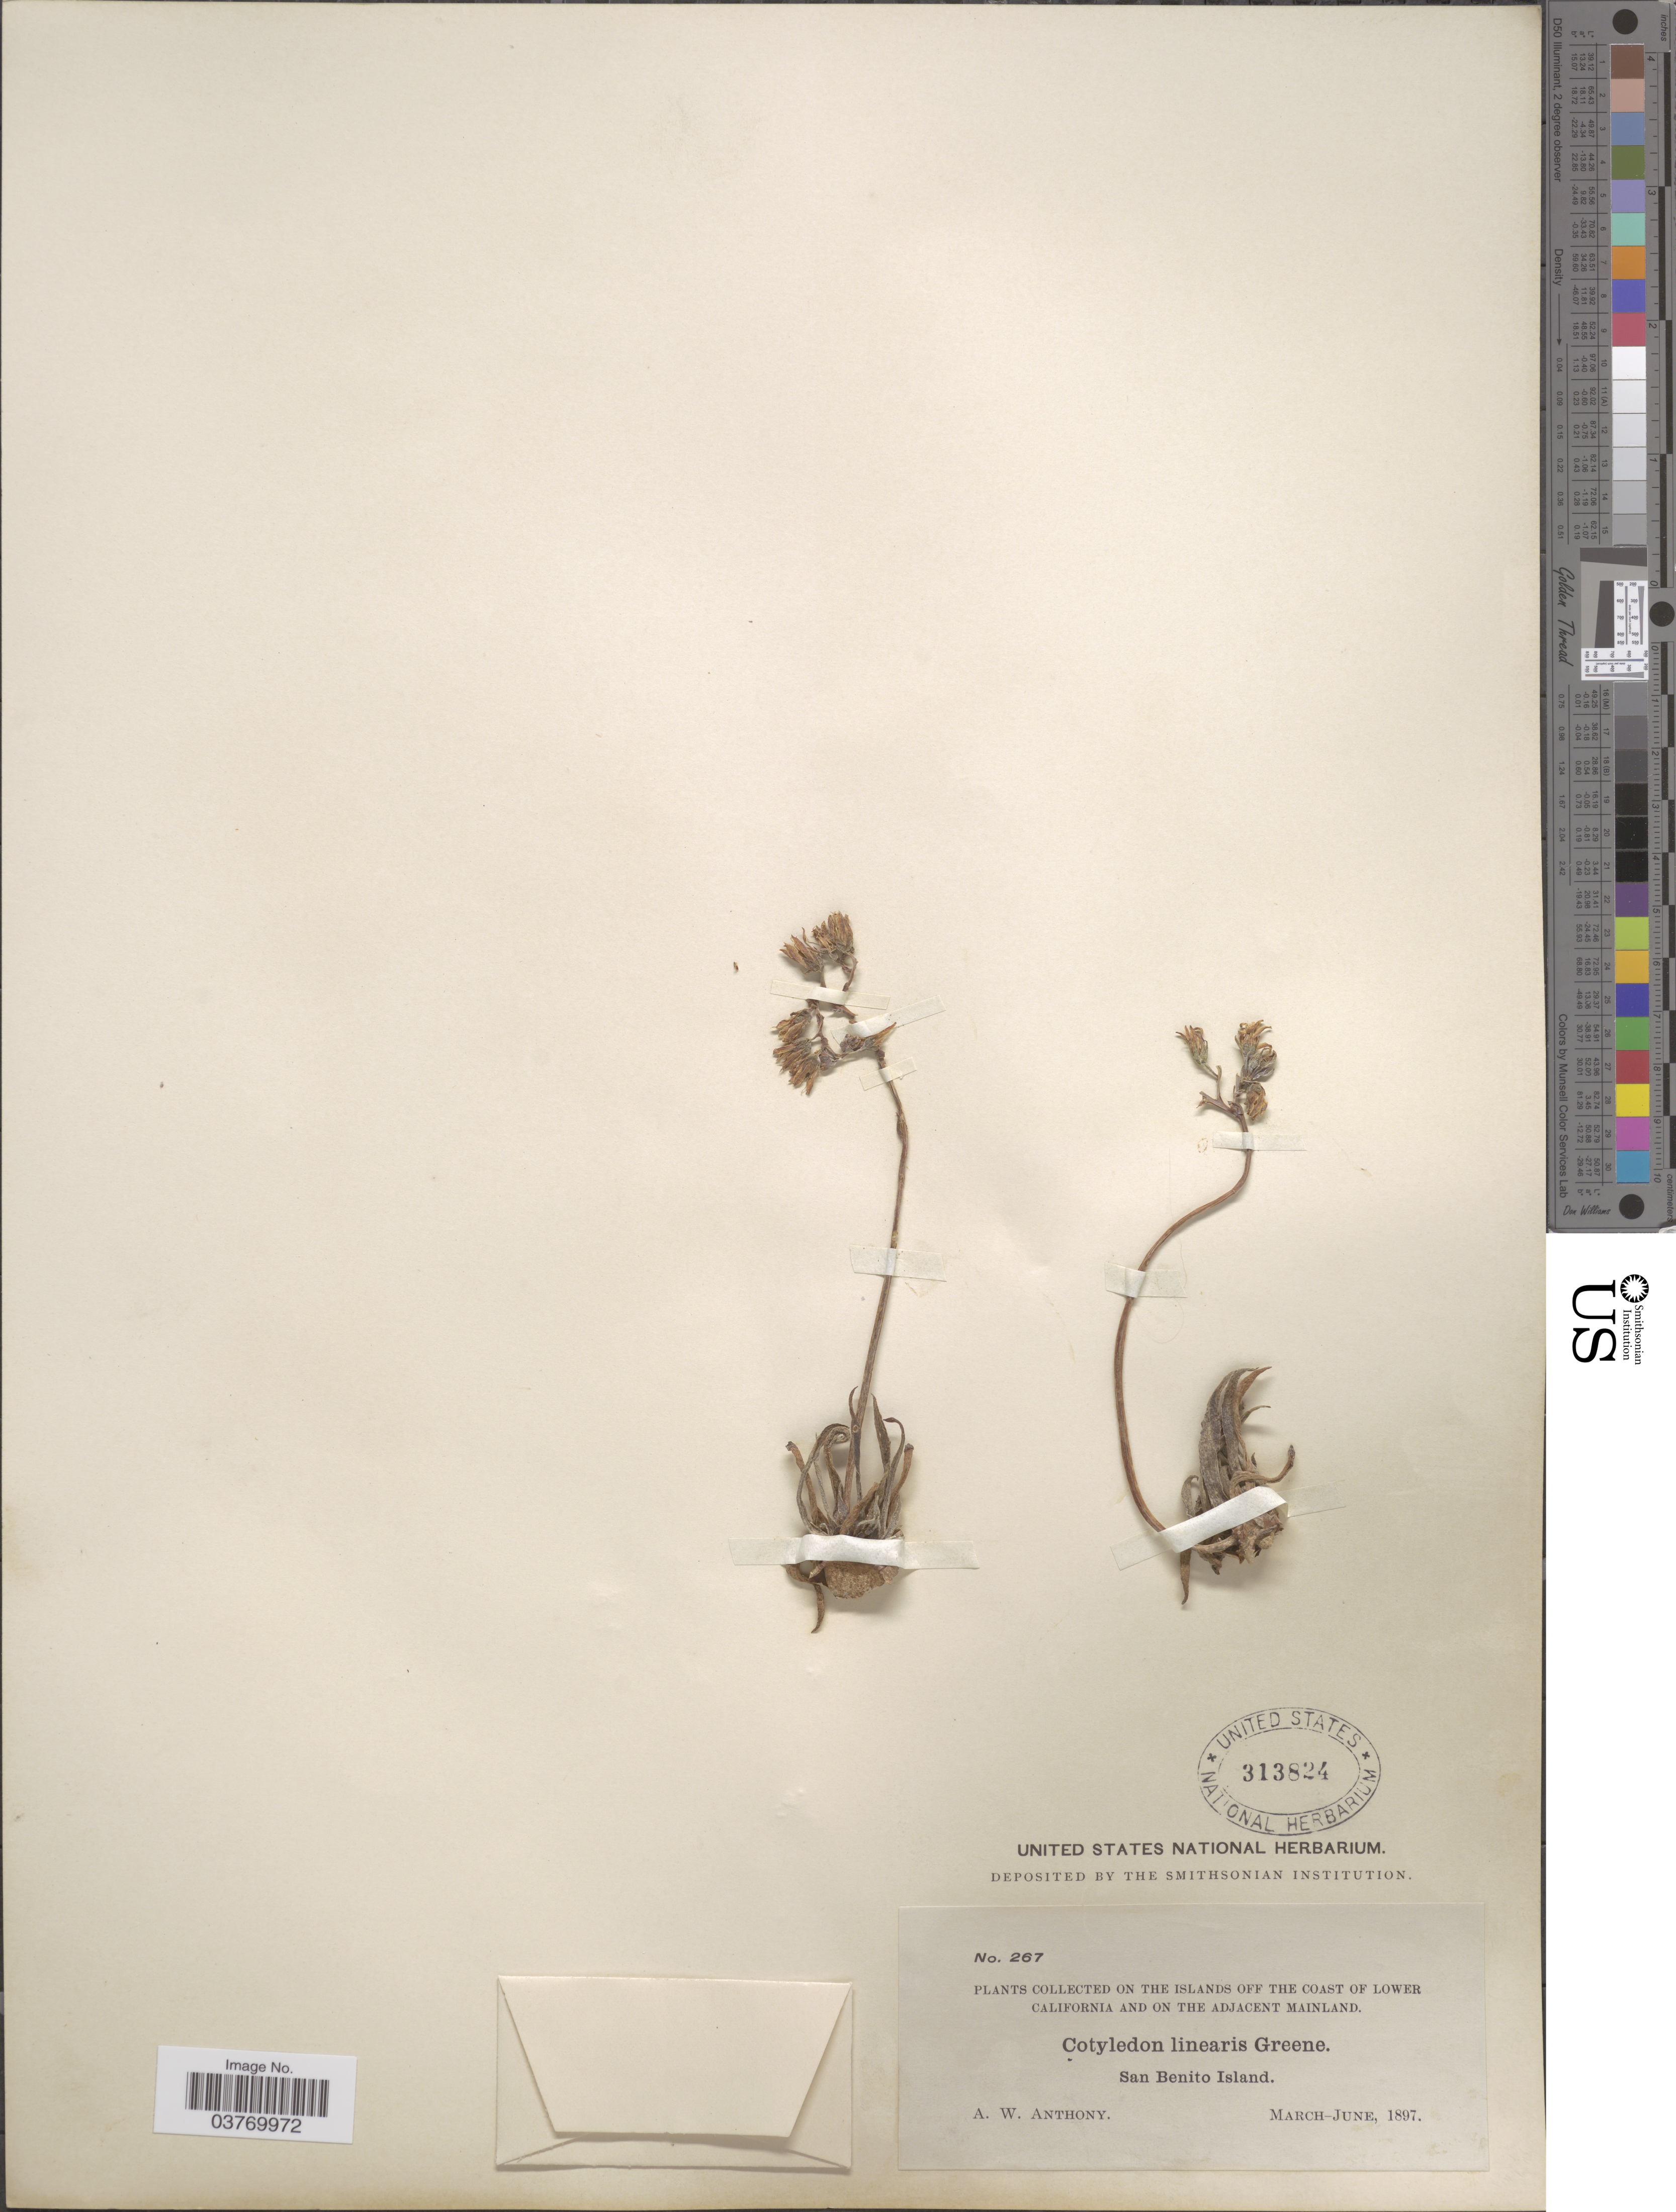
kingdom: Plantae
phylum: Tracheophyta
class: Magnoliopsida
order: Saxifragales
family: Crassulaceae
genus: Dudleya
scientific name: Dudleya linearis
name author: (Greene) Britton & Rose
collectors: A. W. Anthony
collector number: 267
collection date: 1897-03/1897-06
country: Mexico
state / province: Baja California Norte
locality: The Islands off the Coast of Lower California and on the adjacent mainland. San Benito Island.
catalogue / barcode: US 313824